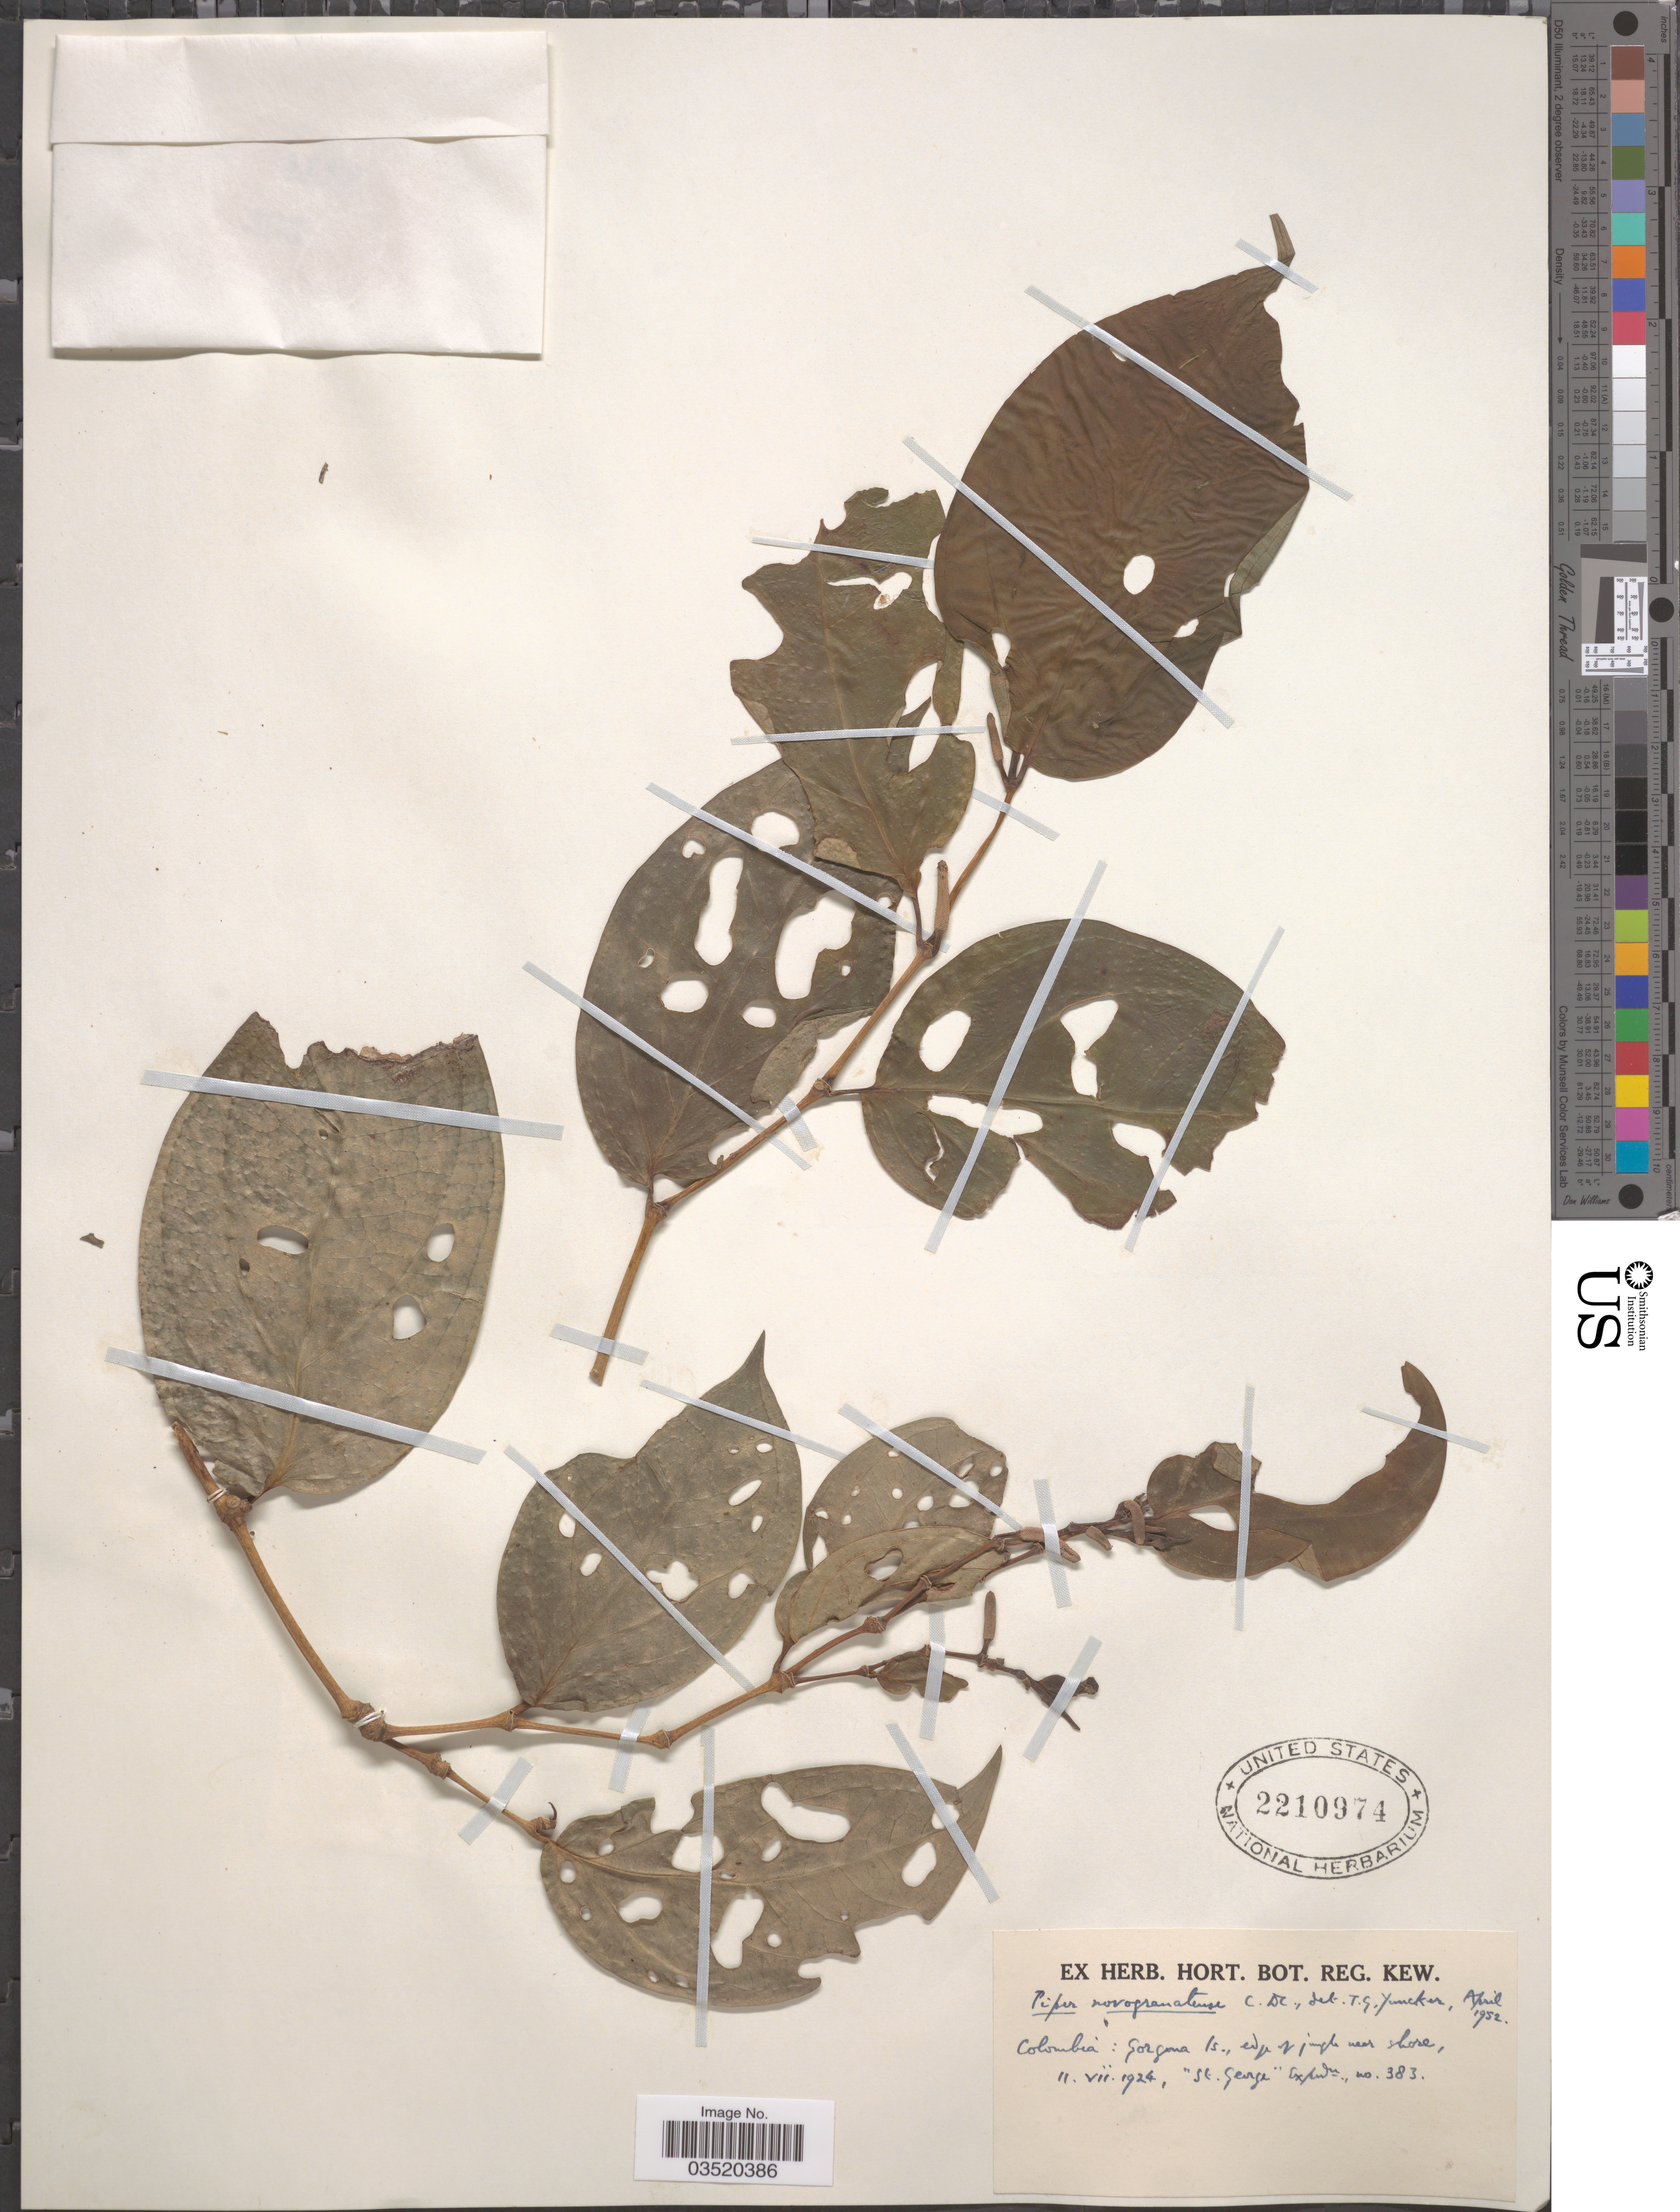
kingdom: Plantae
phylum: Tracheophyta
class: Magnoliopsida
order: Piperales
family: Piperaceae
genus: Piper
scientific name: Piper novo-granatense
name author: C. DC.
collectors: St. George Exped.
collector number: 383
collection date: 1924-07-11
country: Colombia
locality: Gorgona Is., edge of jungle near shore.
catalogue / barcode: US 2210974